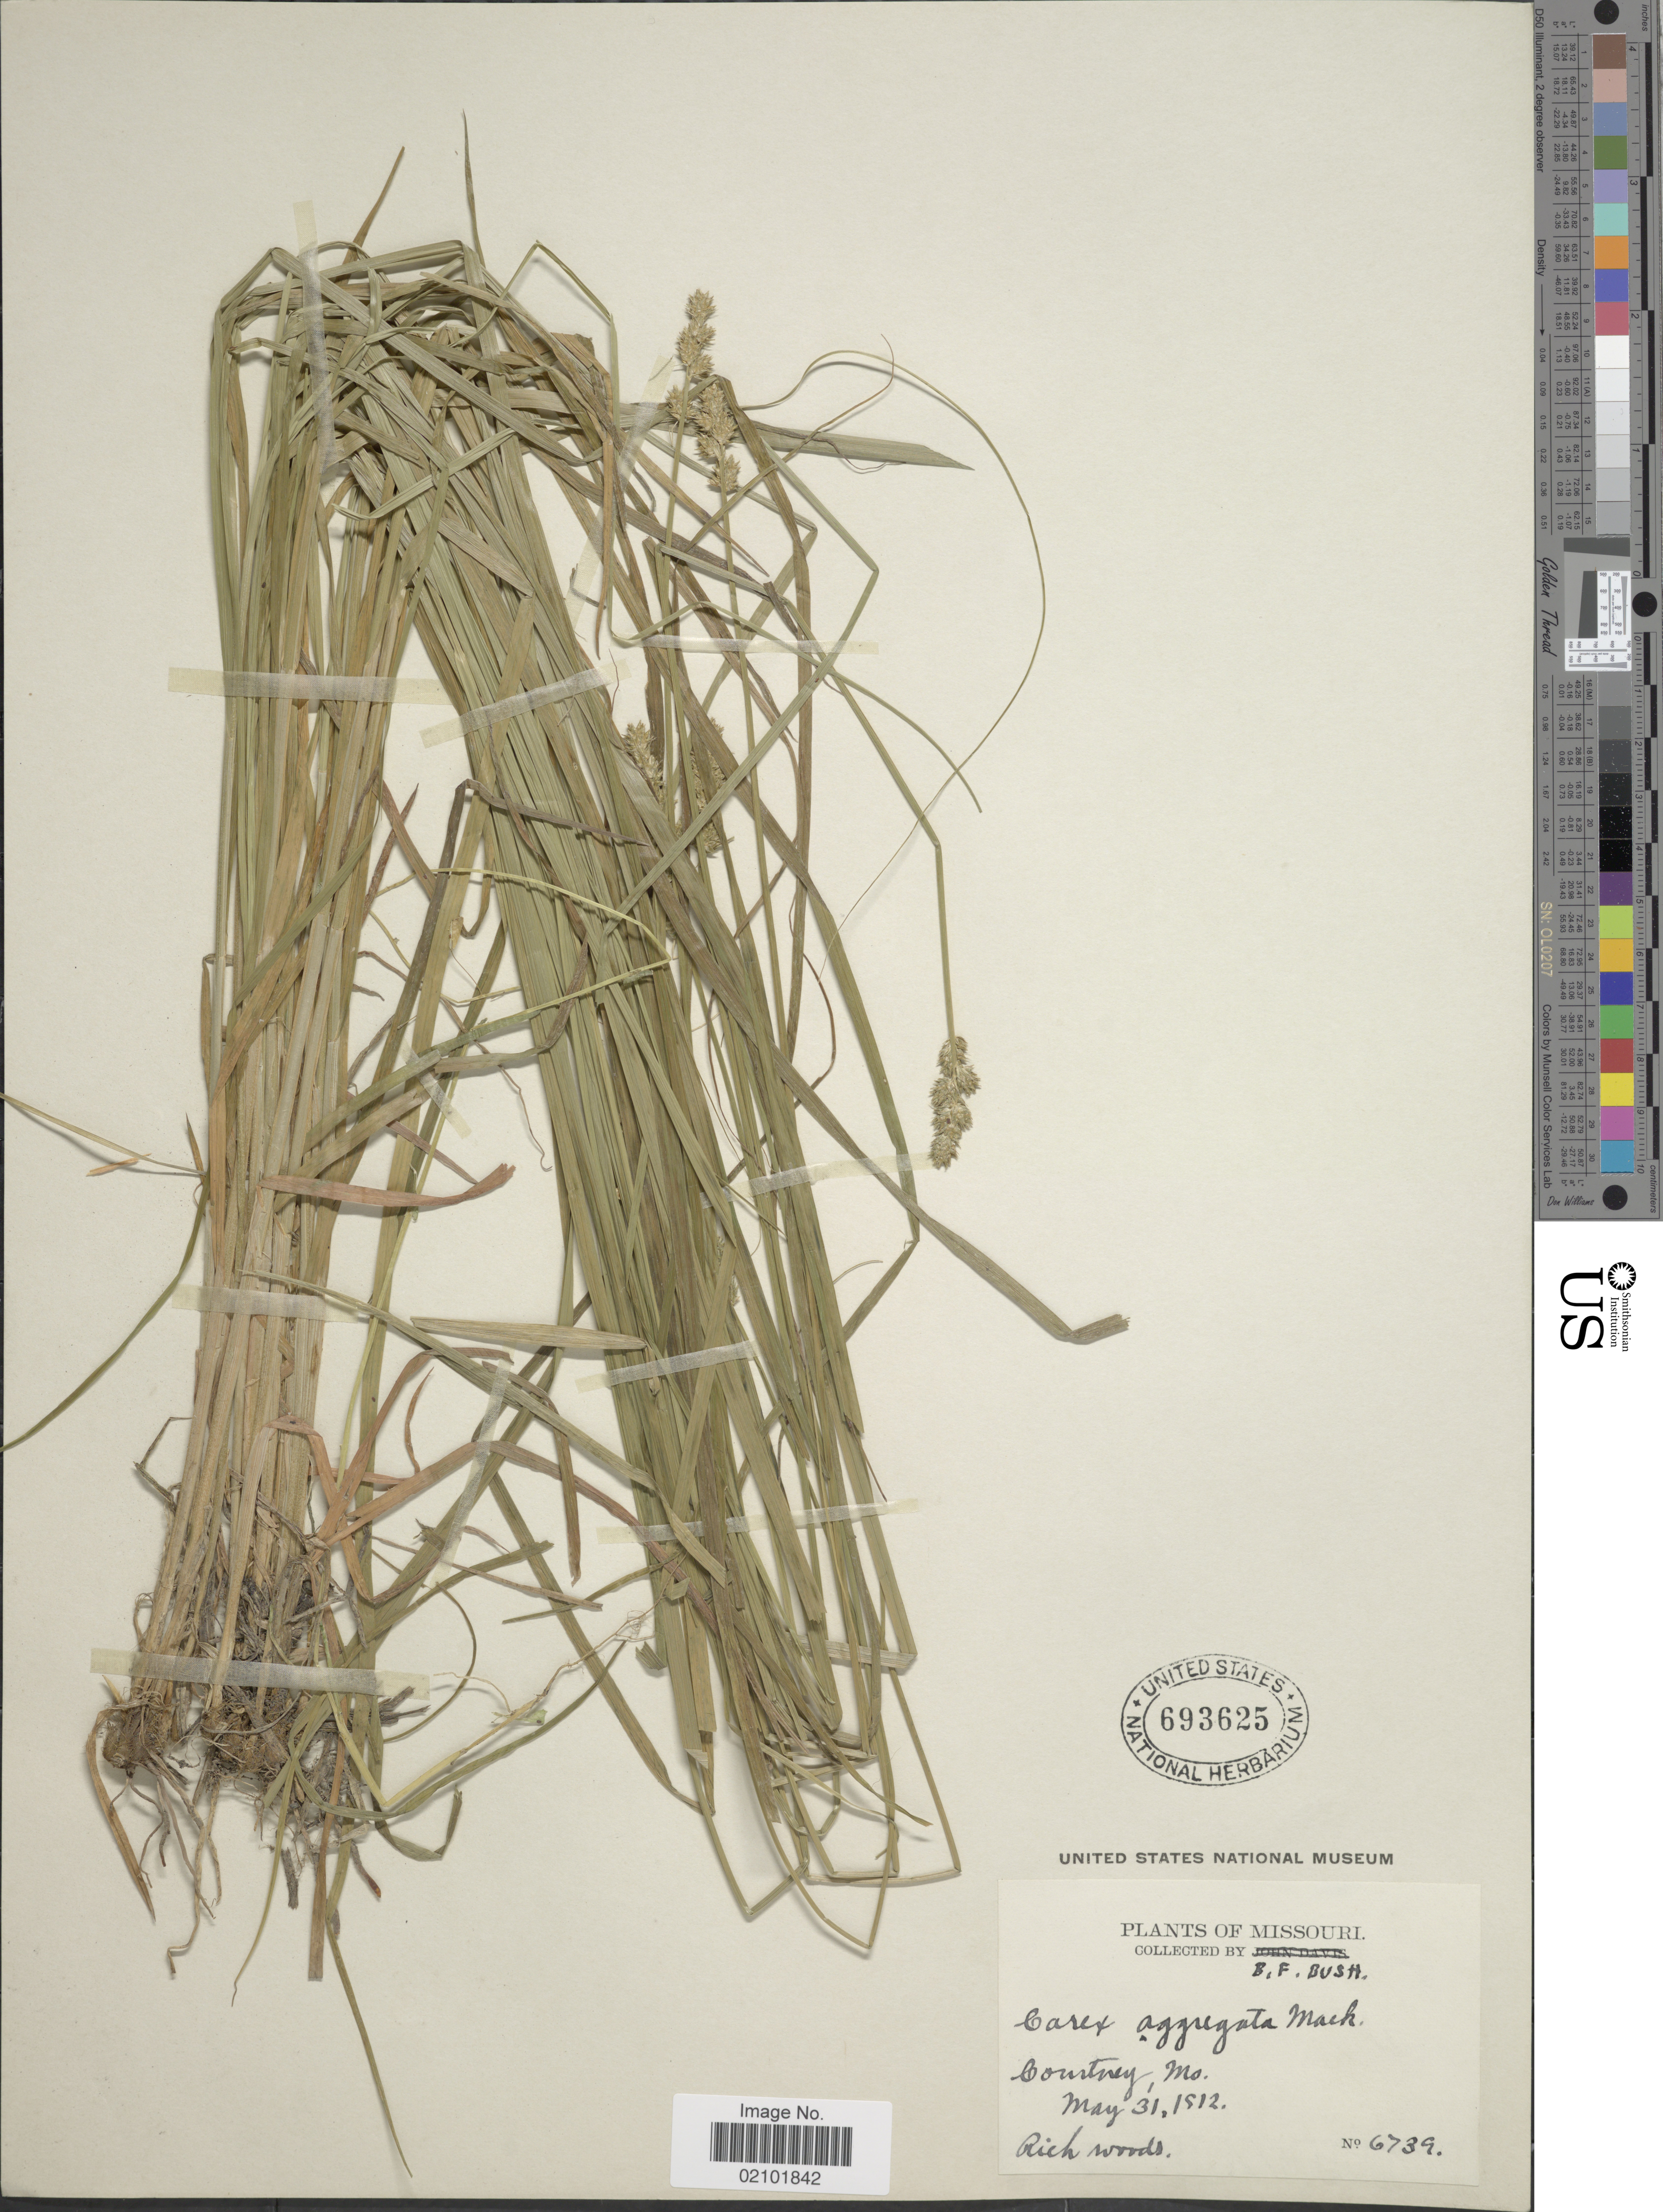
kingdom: Plantae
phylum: Tracheophyta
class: Liliopsida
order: Poales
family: Cyperaceae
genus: Carex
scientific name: Carex aggregata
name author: Mack.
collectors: B. F. Bush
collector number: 6739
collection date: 1912-05-31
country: United States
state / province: Missouri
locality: Courtney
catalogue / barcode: US 693625